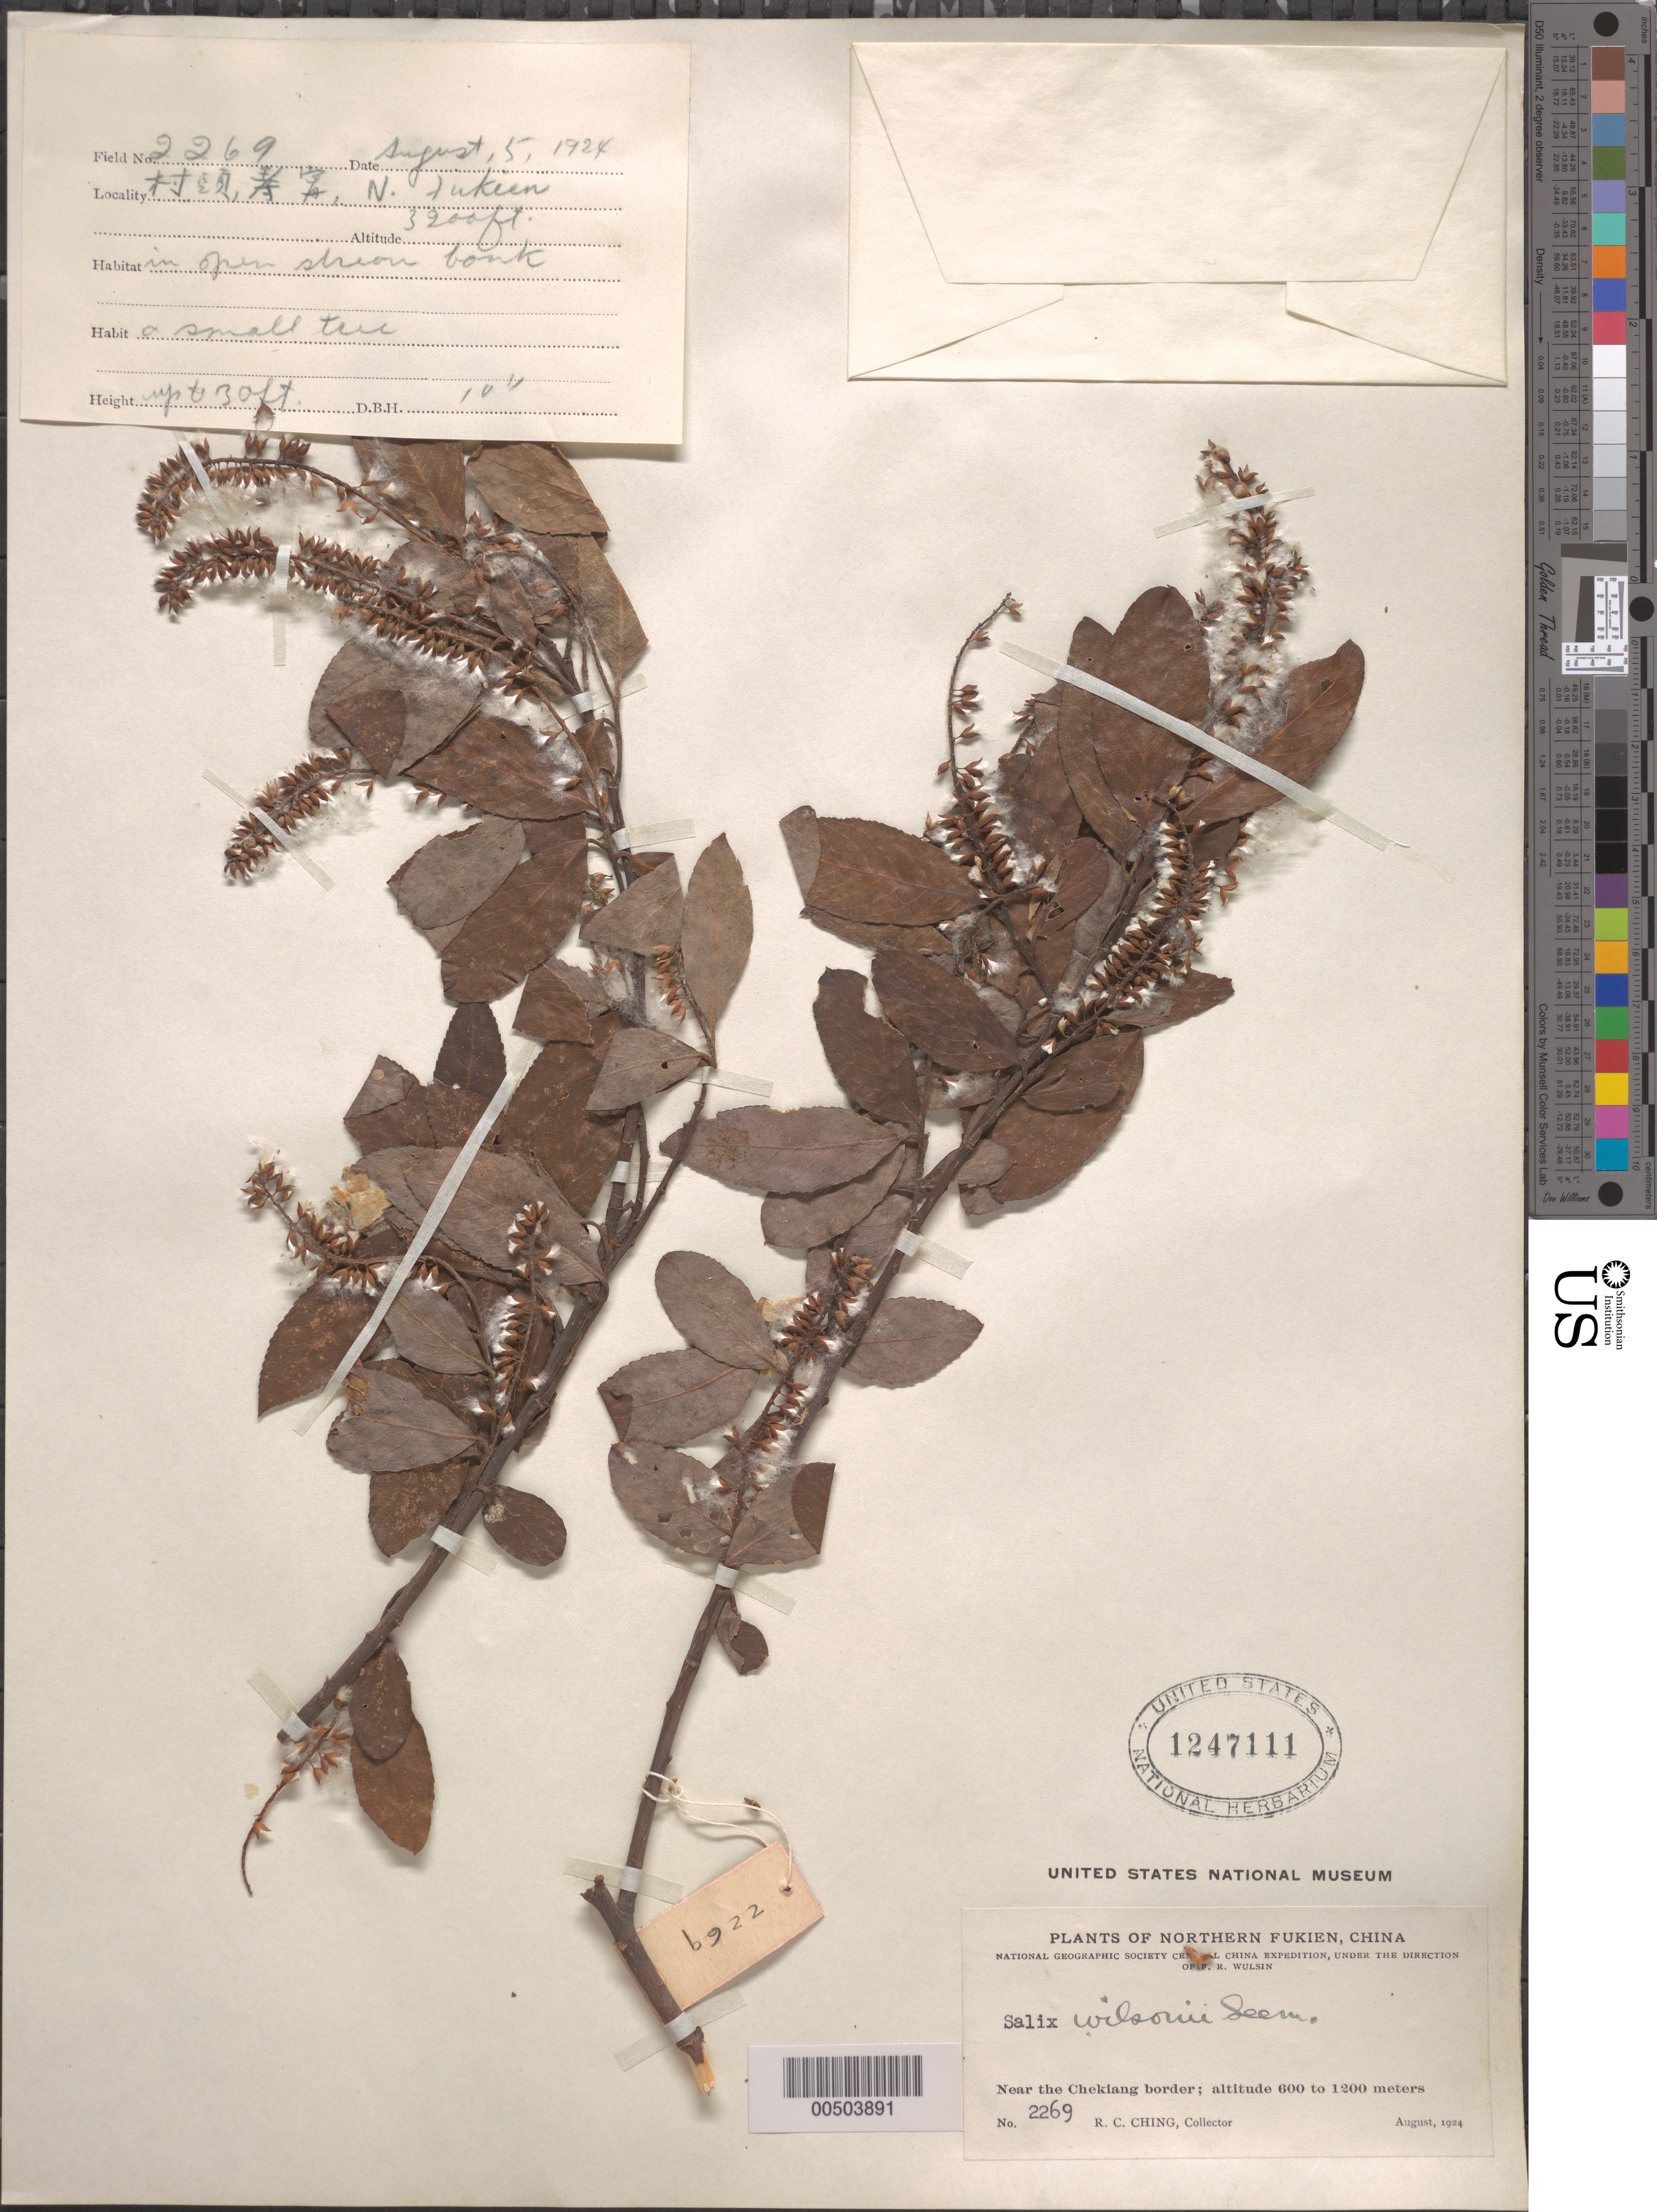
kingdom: Plantae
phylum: Tracheophyta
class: Magnoliopsida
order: Malpighiales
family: Salicaceae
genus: Salix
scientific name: Salix wilsonii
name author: Seemen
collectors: R. C. Ching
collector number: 2269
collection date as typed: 05 Aug 1924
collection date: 1924-08-05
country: China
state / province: Fujian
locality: Northern Fukien, near the Chekiang border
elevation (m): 600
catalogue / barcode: US 1247111